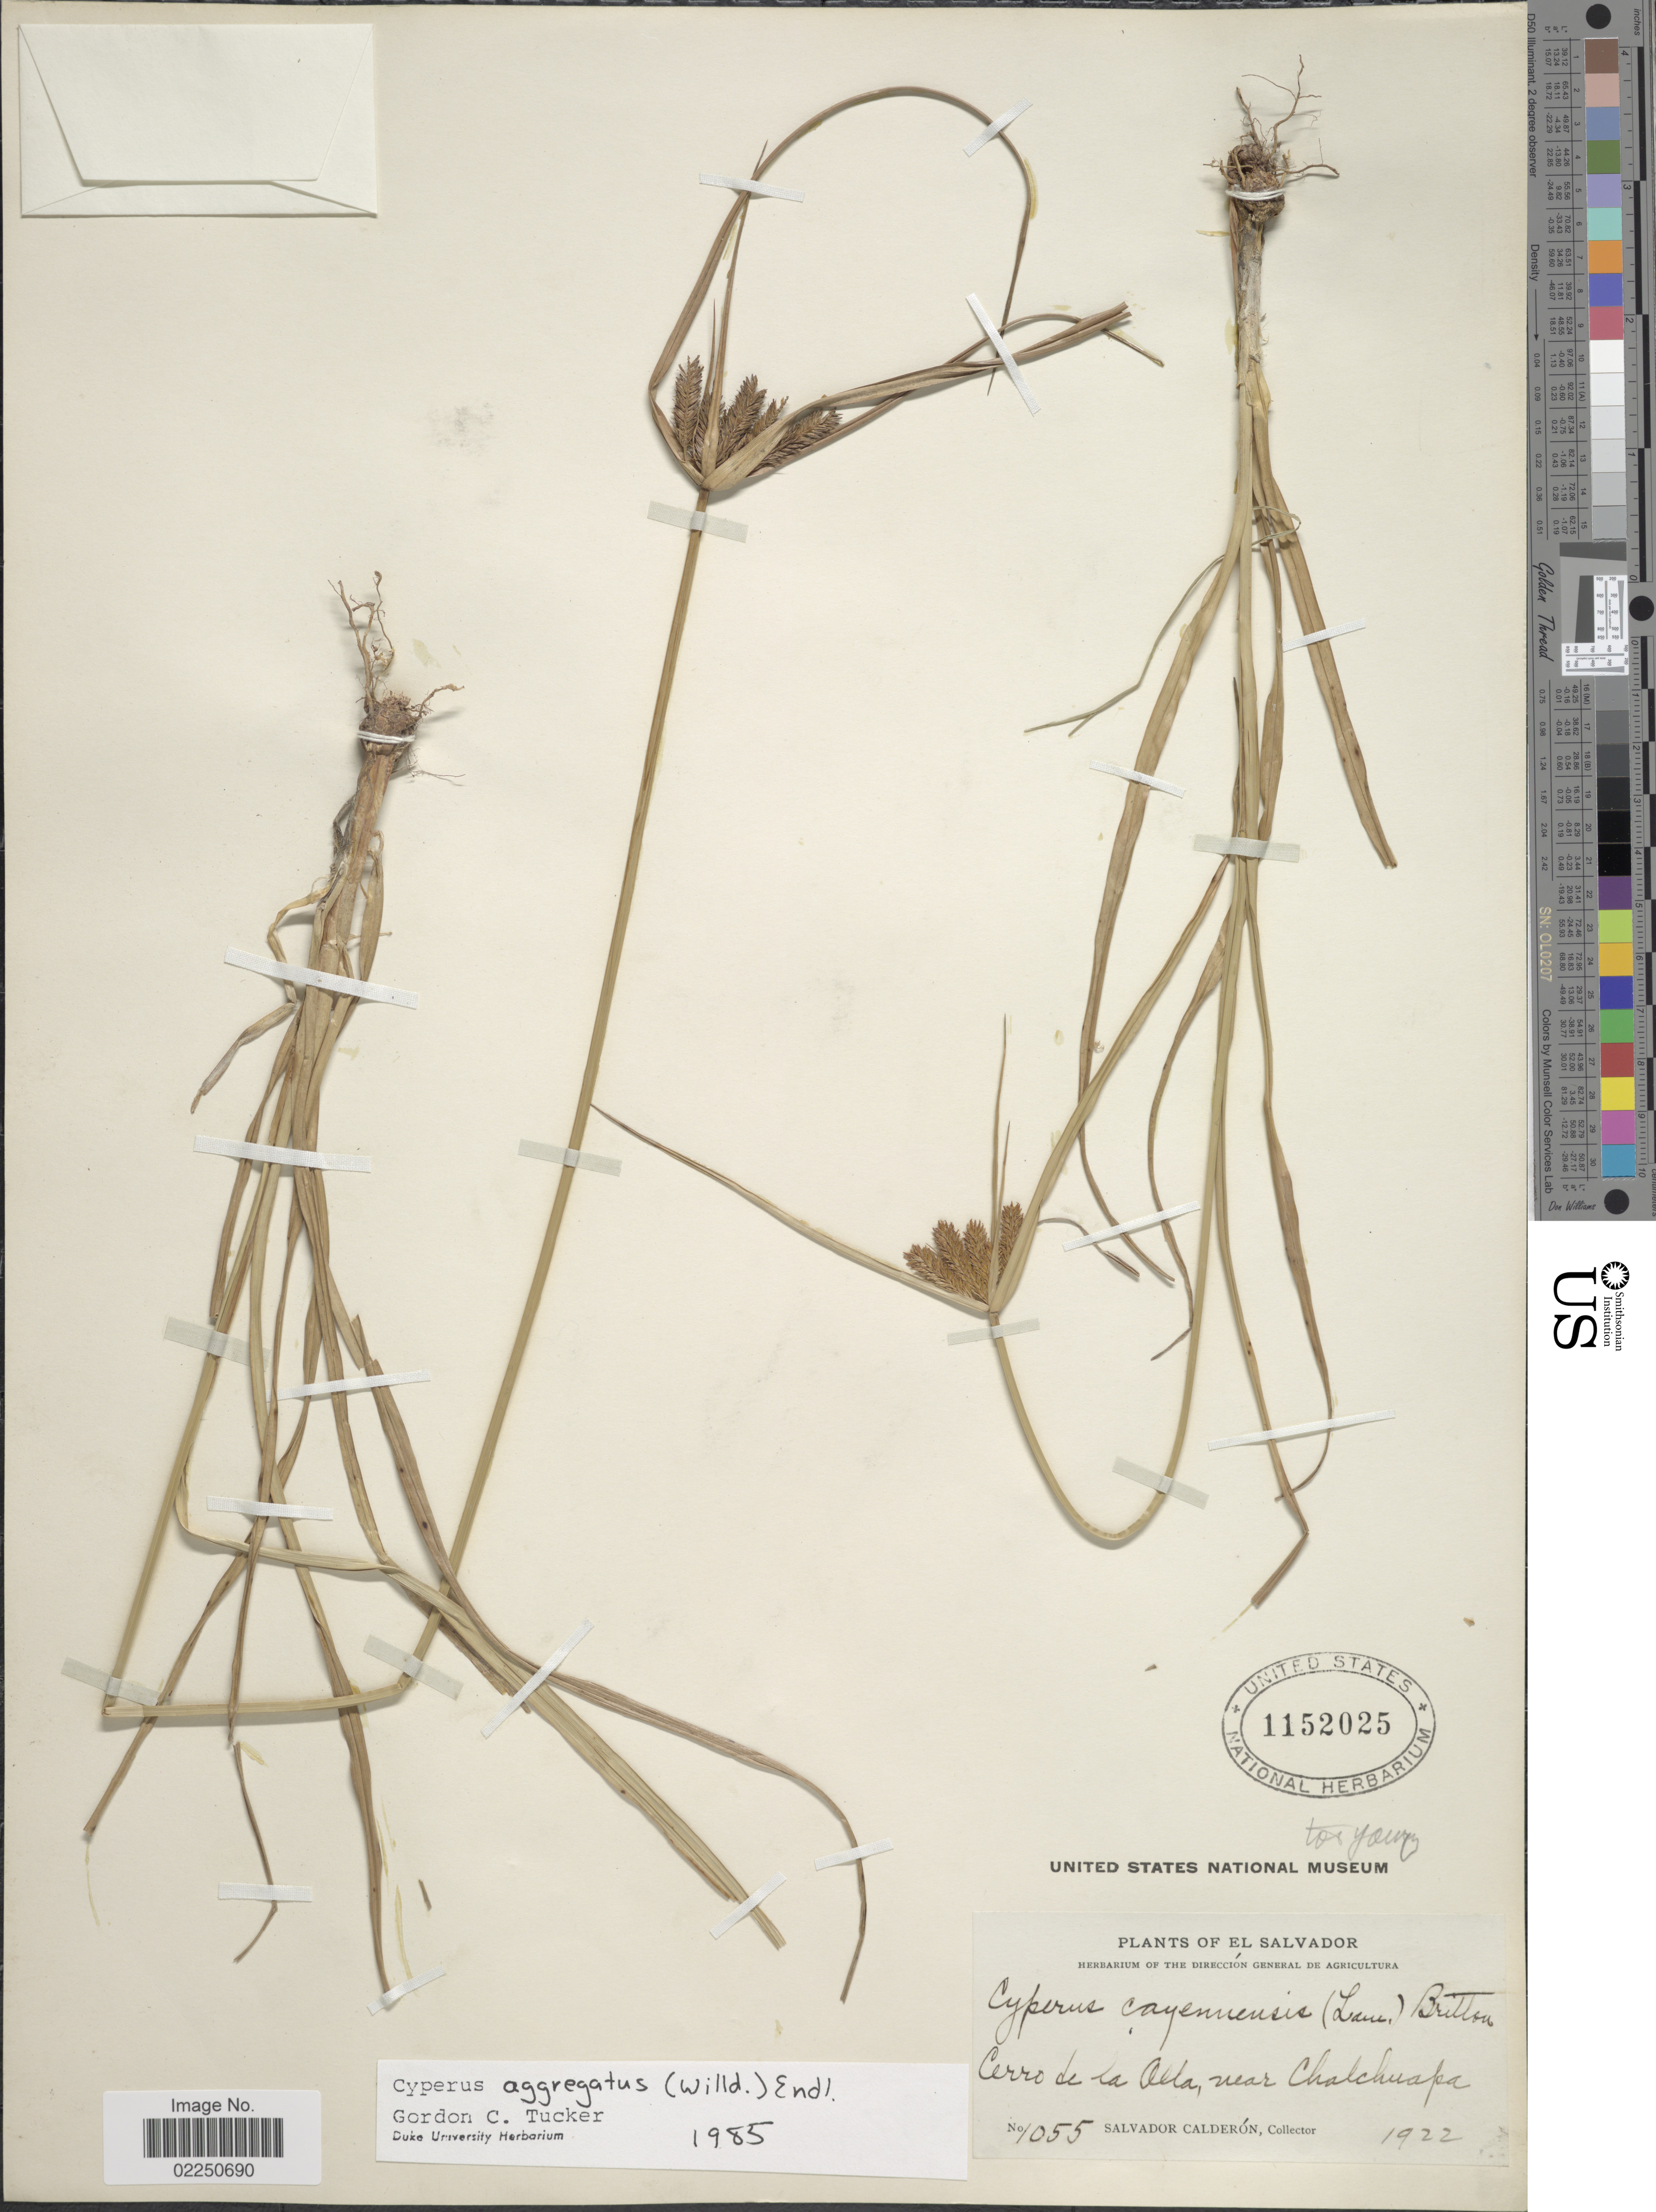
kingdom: Plantae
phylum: Tracheophyta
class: Liliopsida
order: Poales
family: Cyperaceae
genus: Cyperus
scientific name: Cyperus aggregatus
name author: (Willd.) Endl.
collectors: S. Calderón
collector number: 1055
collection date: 1922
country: El Salvador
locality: Cerro de la Alta, near Chalchuapa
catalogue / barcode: US 1152025